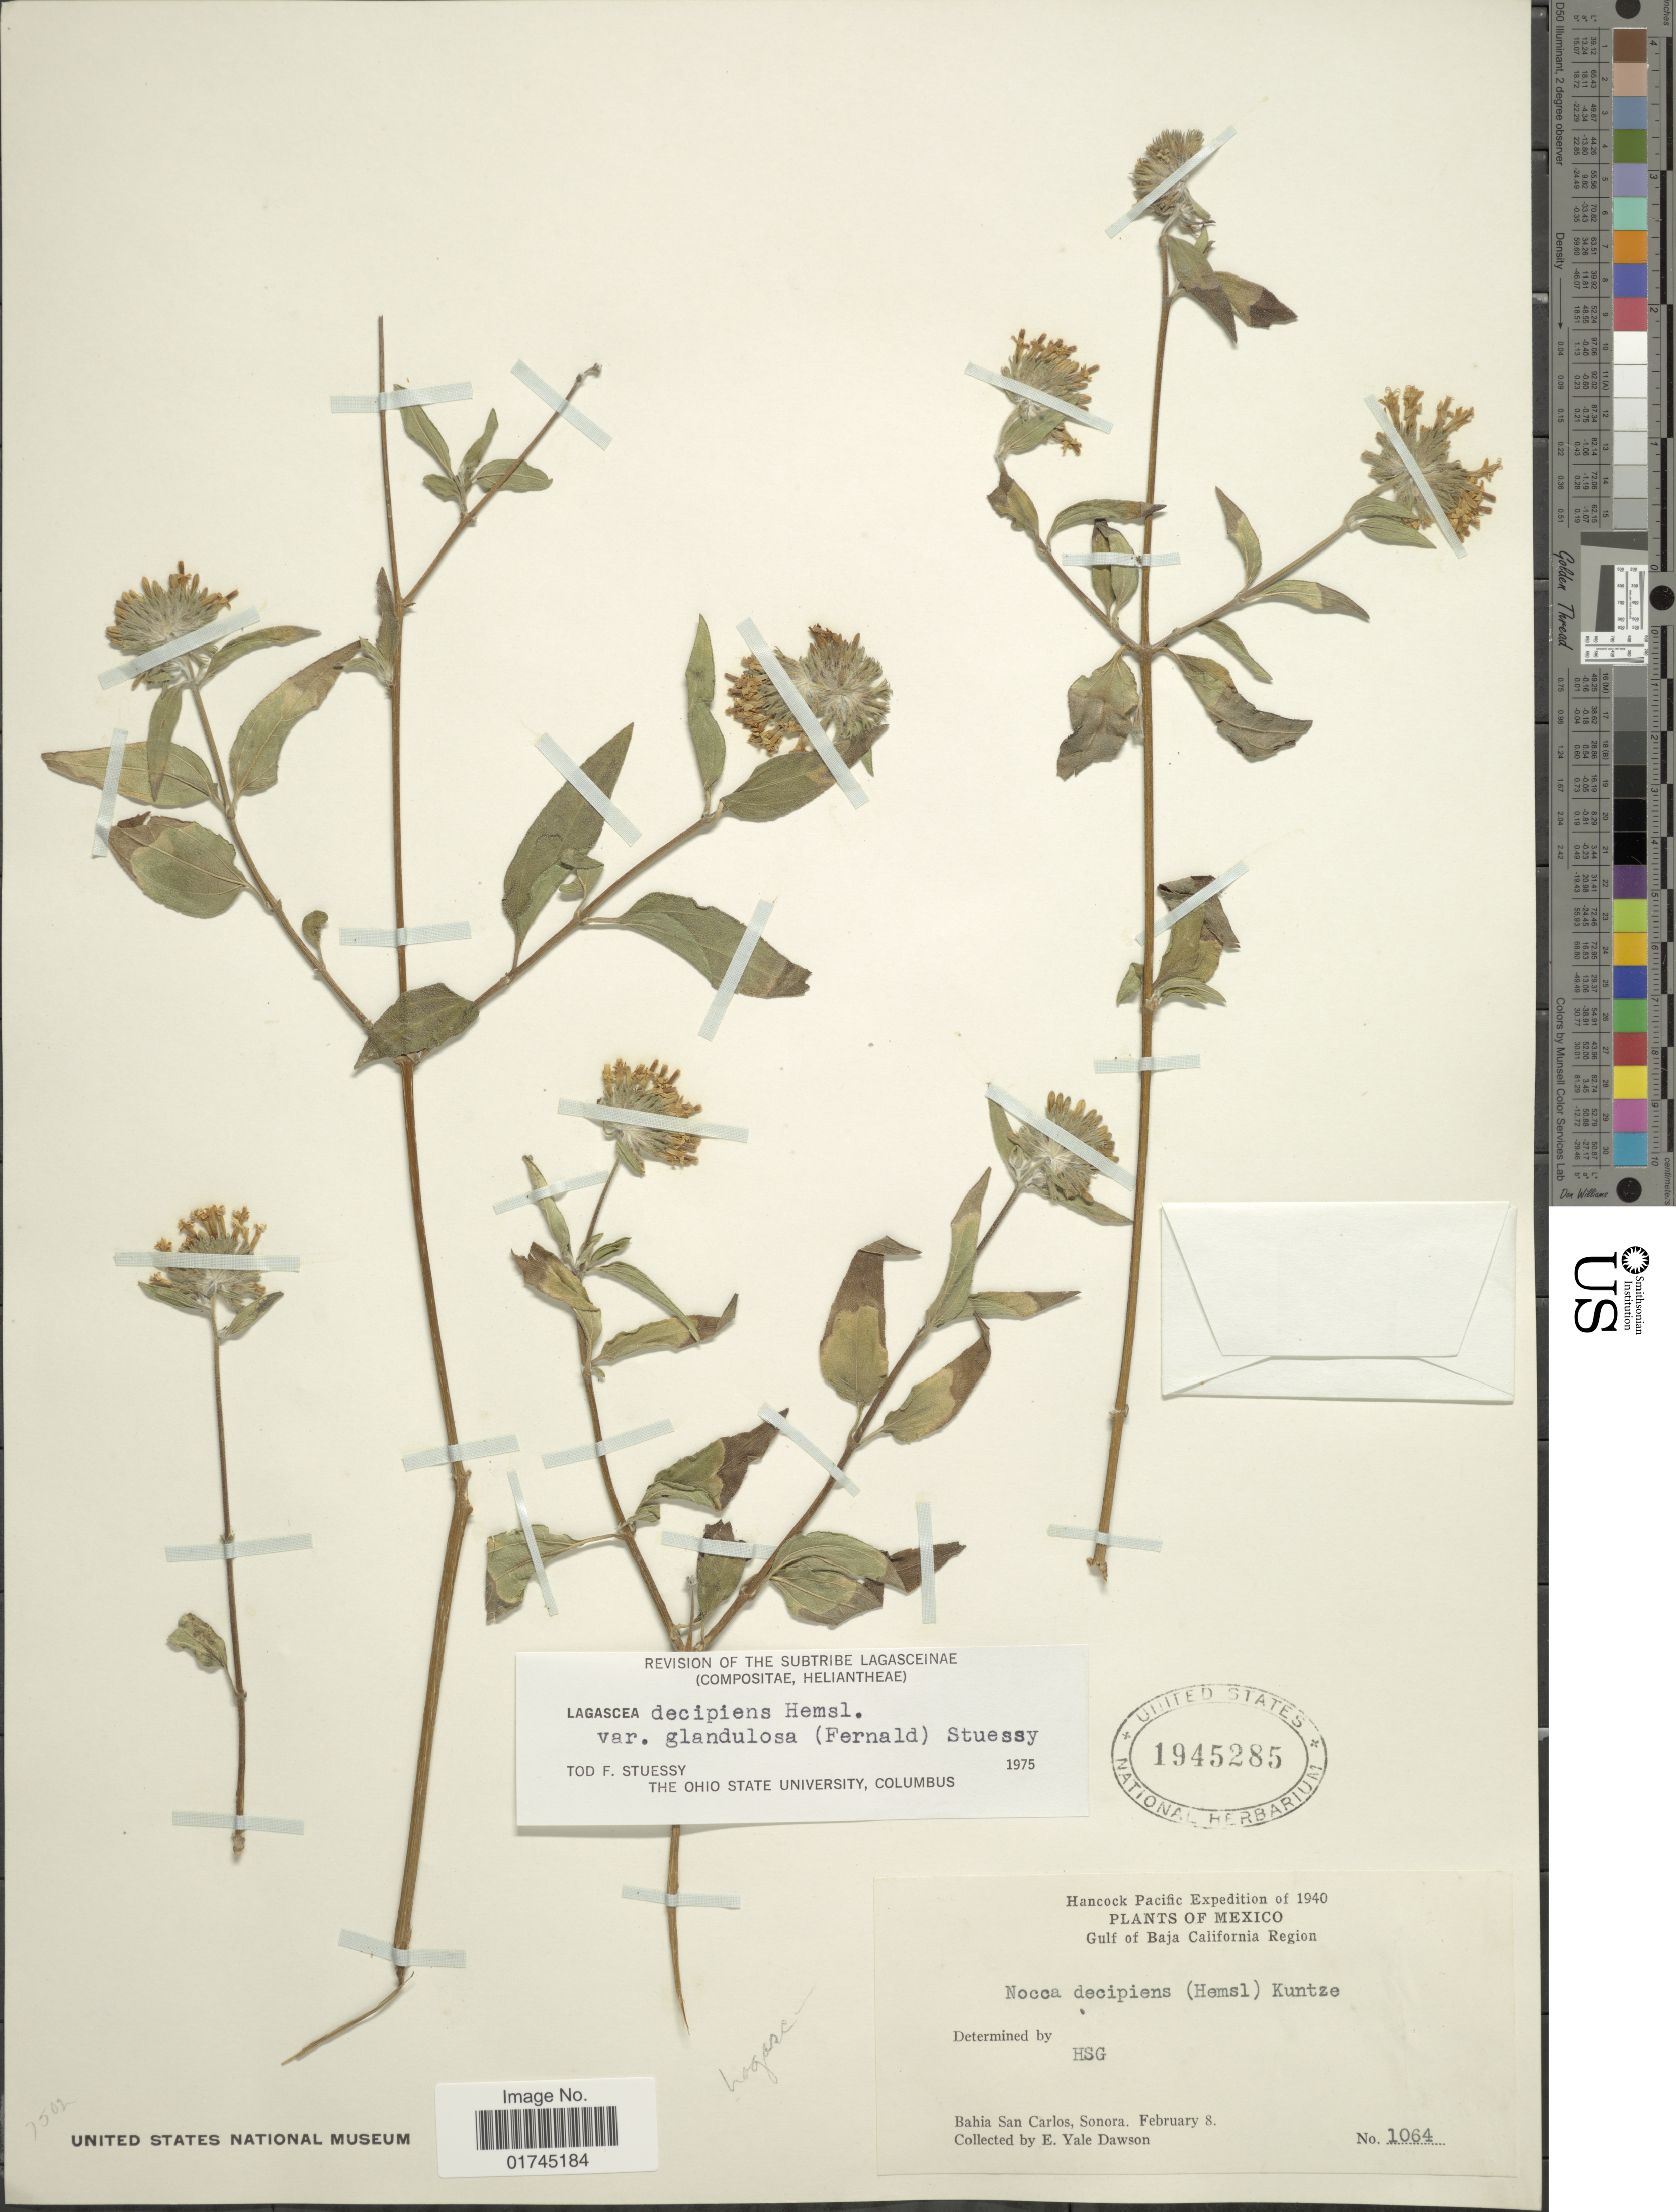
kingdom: Plantae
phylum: Tracheophyta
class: Magnoliopsida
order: Asterales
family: Asteraceae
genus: Lagascea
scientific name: Lagascea decipiens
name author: Hemsl.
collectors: N. Yensen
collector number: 1064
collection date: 1940-02-08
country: Mexico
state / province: Sonora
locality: Bahia San Carlos, Gulf of Baja California Region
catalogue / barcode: US 1945285